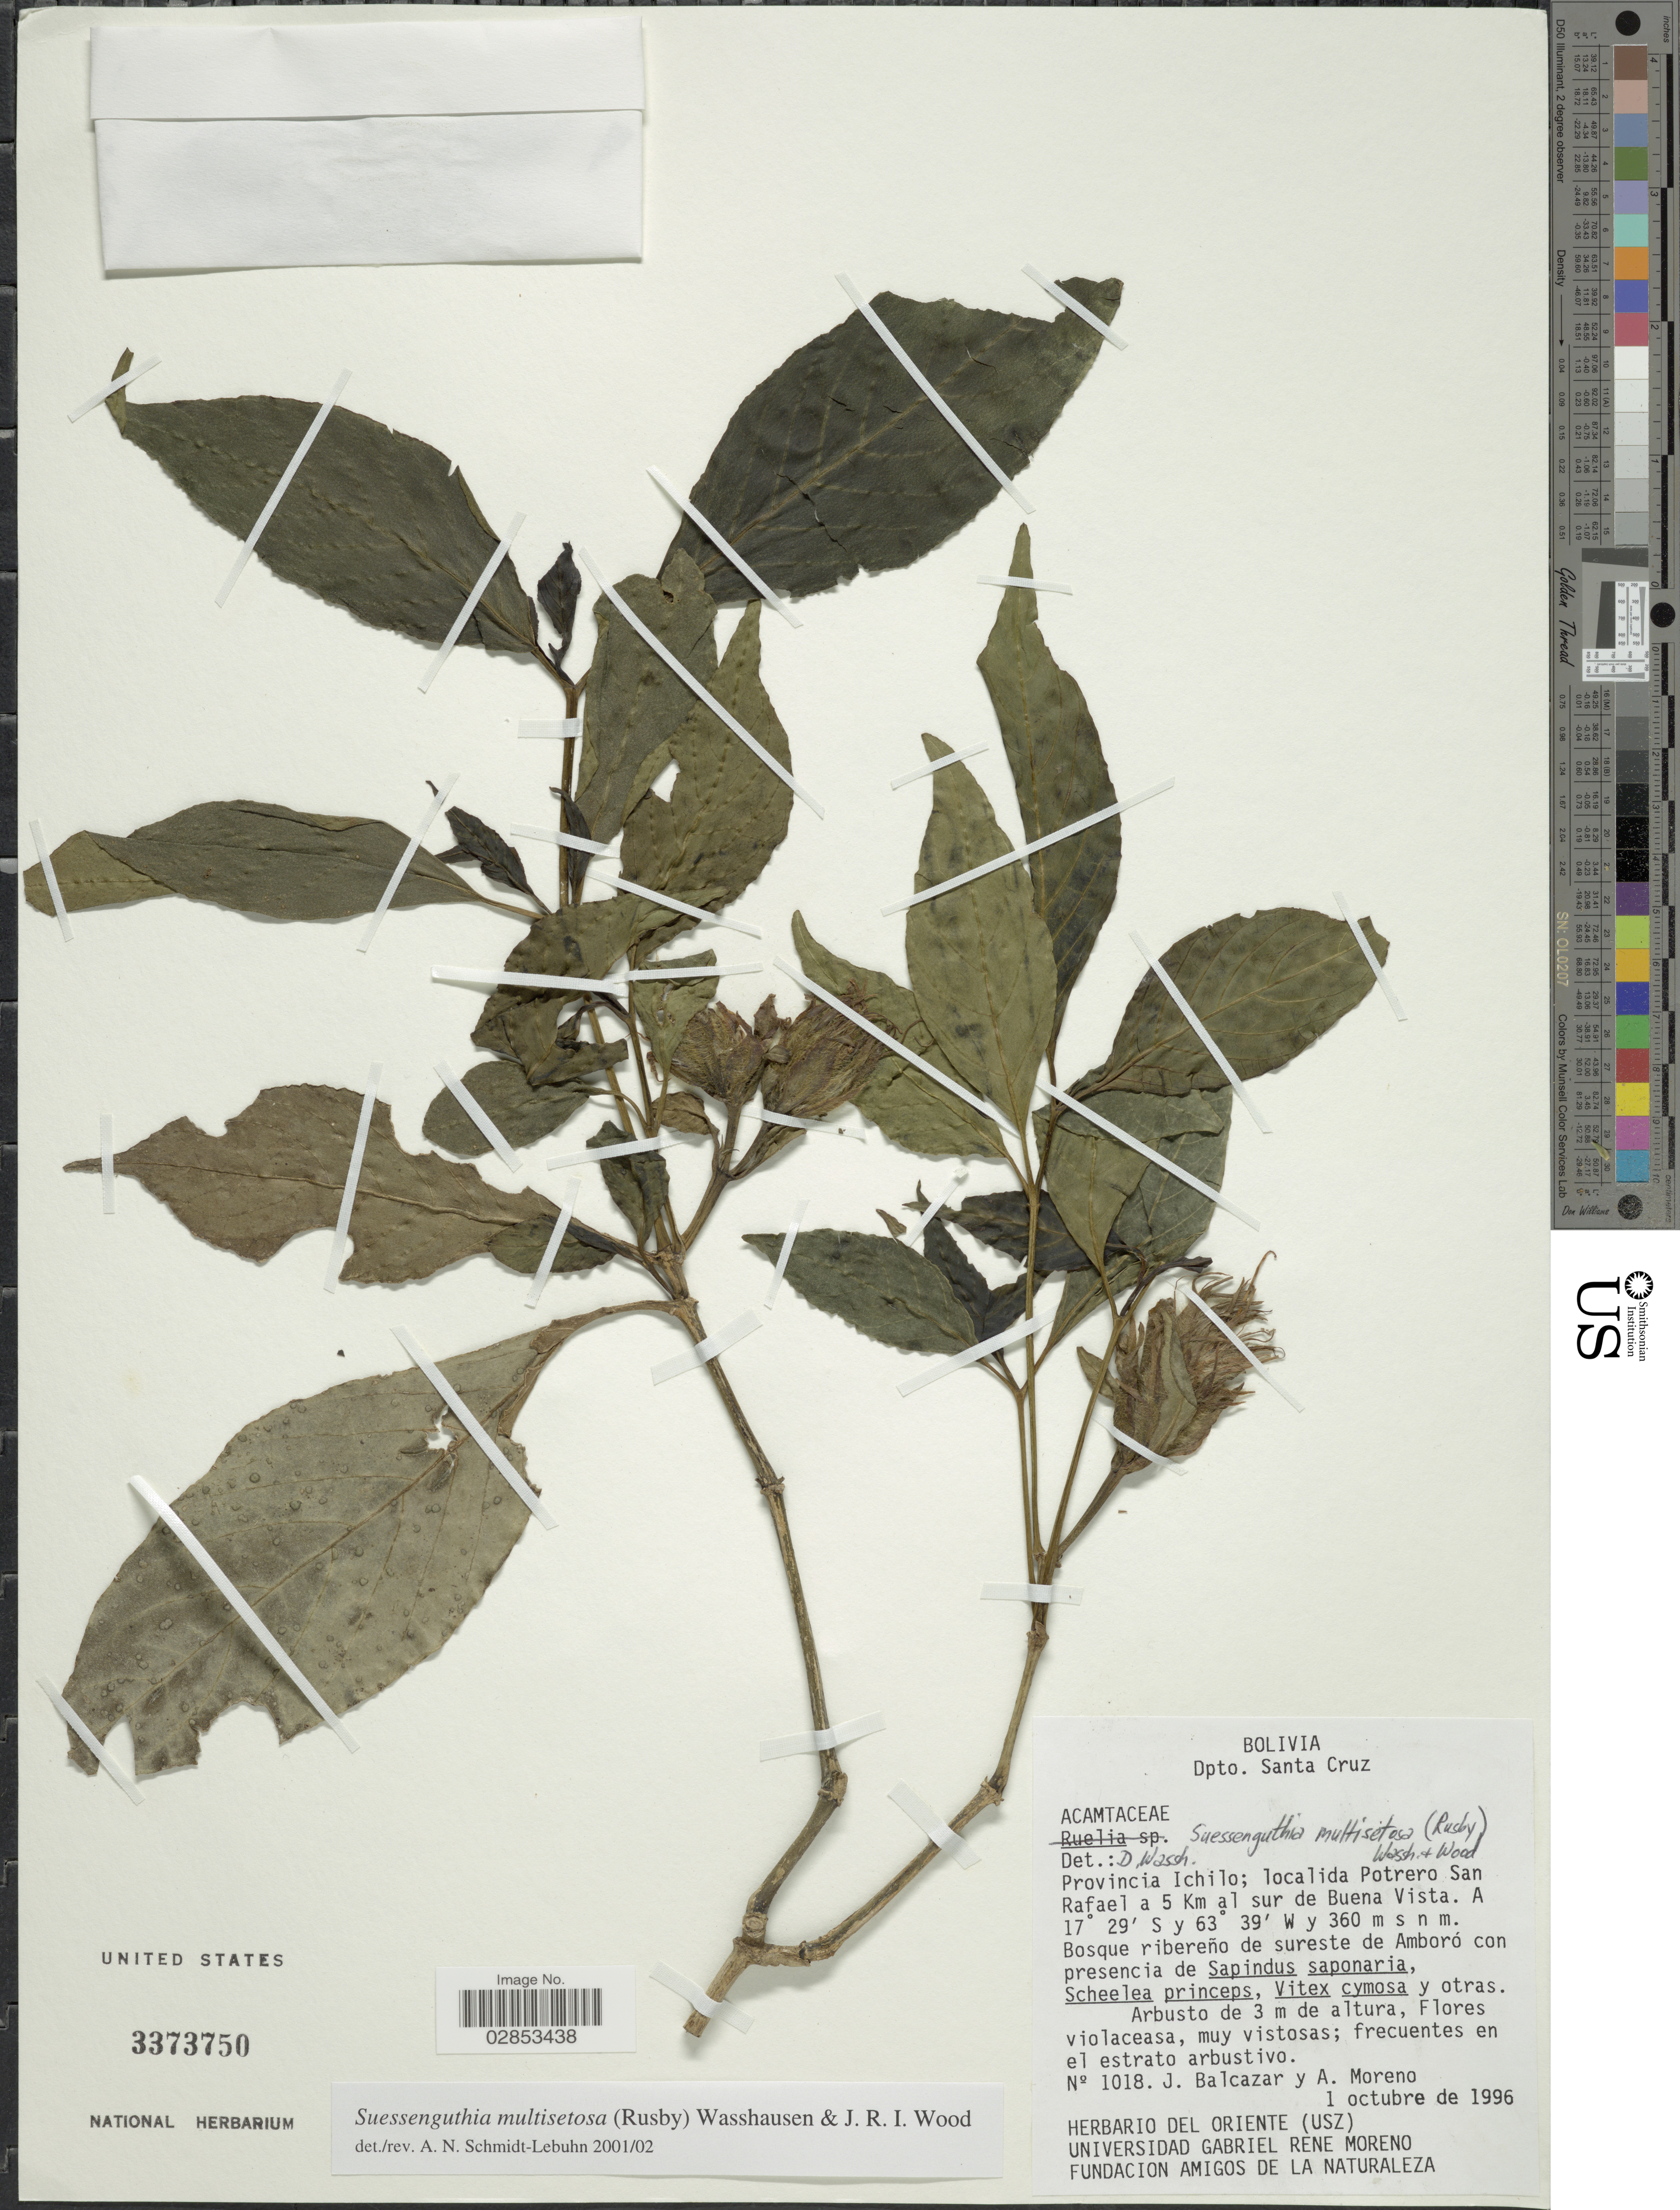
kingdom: Plantae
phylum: Tracheophyta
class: Magnoliopsida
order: Lamiales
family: Acanthaceae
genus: Suessenguthia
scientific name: Suessenguthia multisetosa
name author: (Rusby) Wassh. & J.R.I. Wood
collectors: J. Balcazar & A. Moreno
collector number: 1018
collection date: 1996-10-01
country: Bolivia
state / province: Santa Cruz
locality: Dpto. Santa Cruz. Provincia Ichilo; localida Potrero San Rafael a 5 Km al sur de Buena Vista.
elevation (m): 360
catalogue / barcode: US 3373750